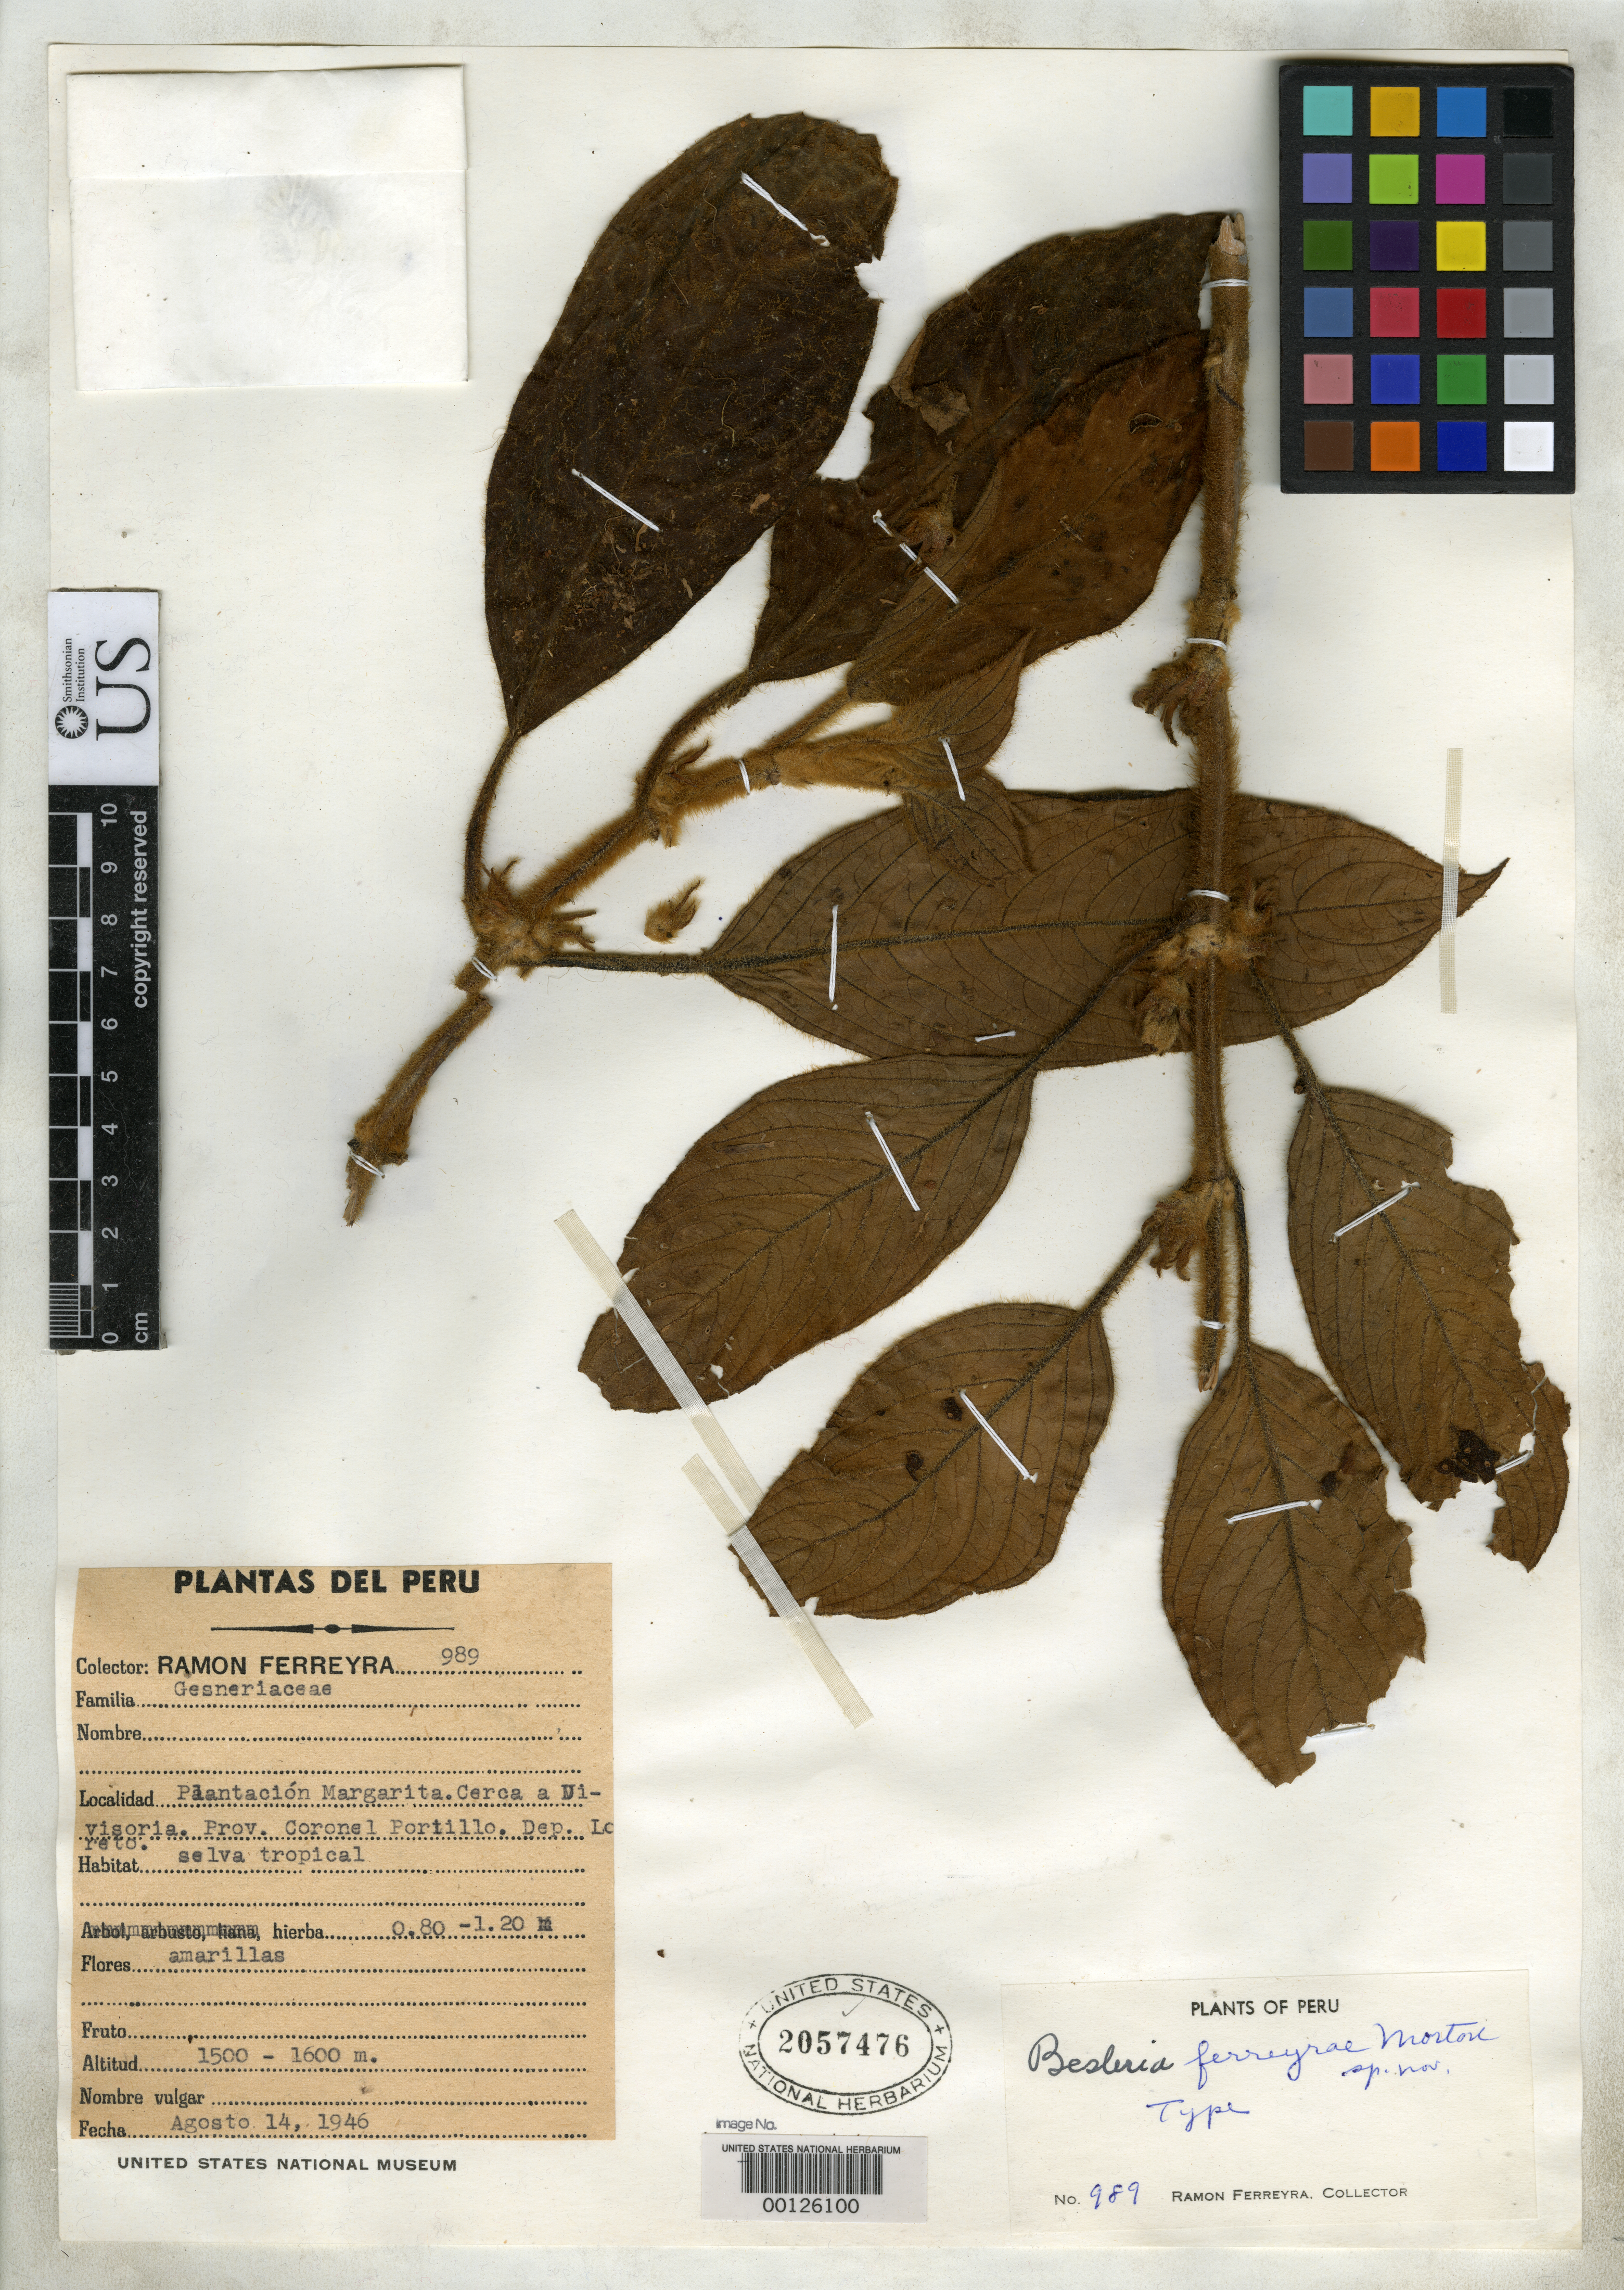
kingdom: Plantae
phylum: Tracheophyta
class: Magnoliopsida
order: Lamiales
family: Gesneriaceae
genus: Besleria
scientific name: Besleria ferreyrae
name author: C.V. Morton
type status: Holotype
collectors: R. A. Ferreyra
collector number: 989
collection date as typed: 14 Aug 1946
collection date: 1946-08-14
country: Peru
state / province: Ucayali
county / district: Coronel Portillo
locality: Plantacion Margarita.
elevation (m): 1500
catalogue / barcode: US 2057476